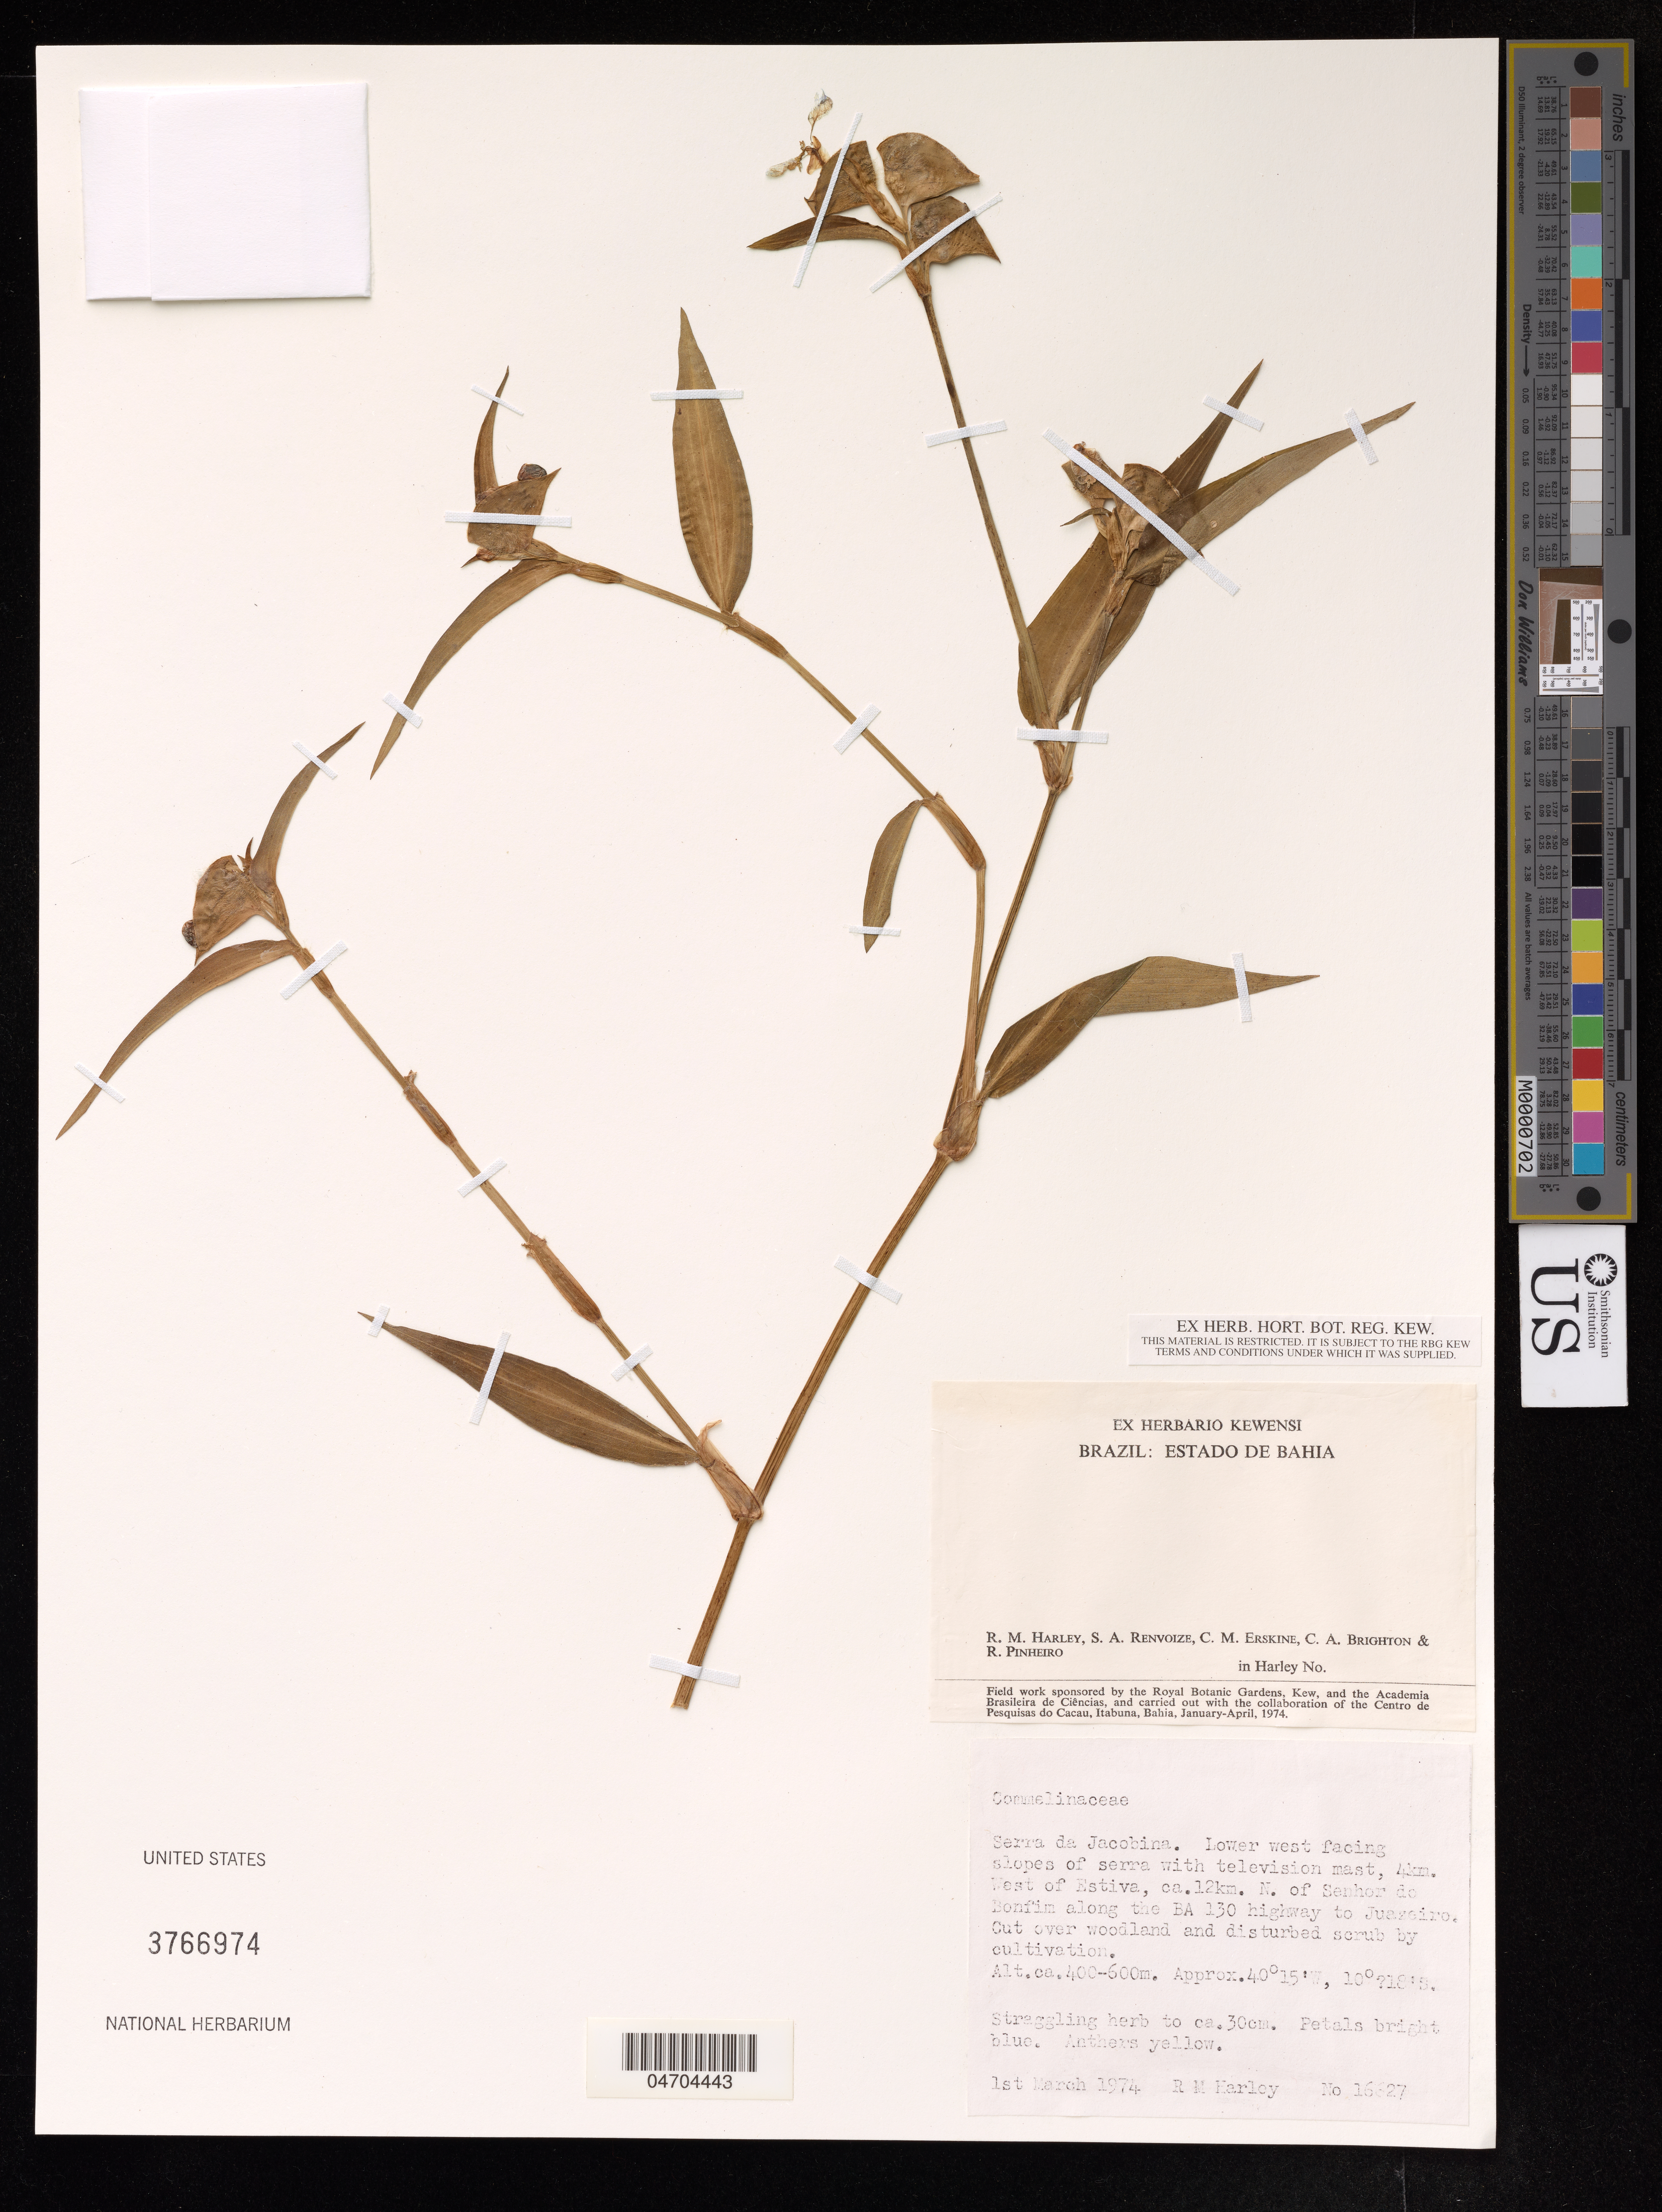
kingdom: Plantae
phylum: Tracheophyta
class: Liliopsida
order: Commelinales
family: Commelinaceae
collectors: R. Harley, S. Renvoize & C. Erskine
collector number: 16627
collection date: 1974-03-01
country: Brazil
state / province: Bahia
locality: Serra da Jacobina. Lower west facing slopes of serra with television mast, 4km. West of Estiva, ca.12km. N. of Senhor do Bonfim along the BA 130 highway to Juazciro.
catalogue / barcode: US 3766974